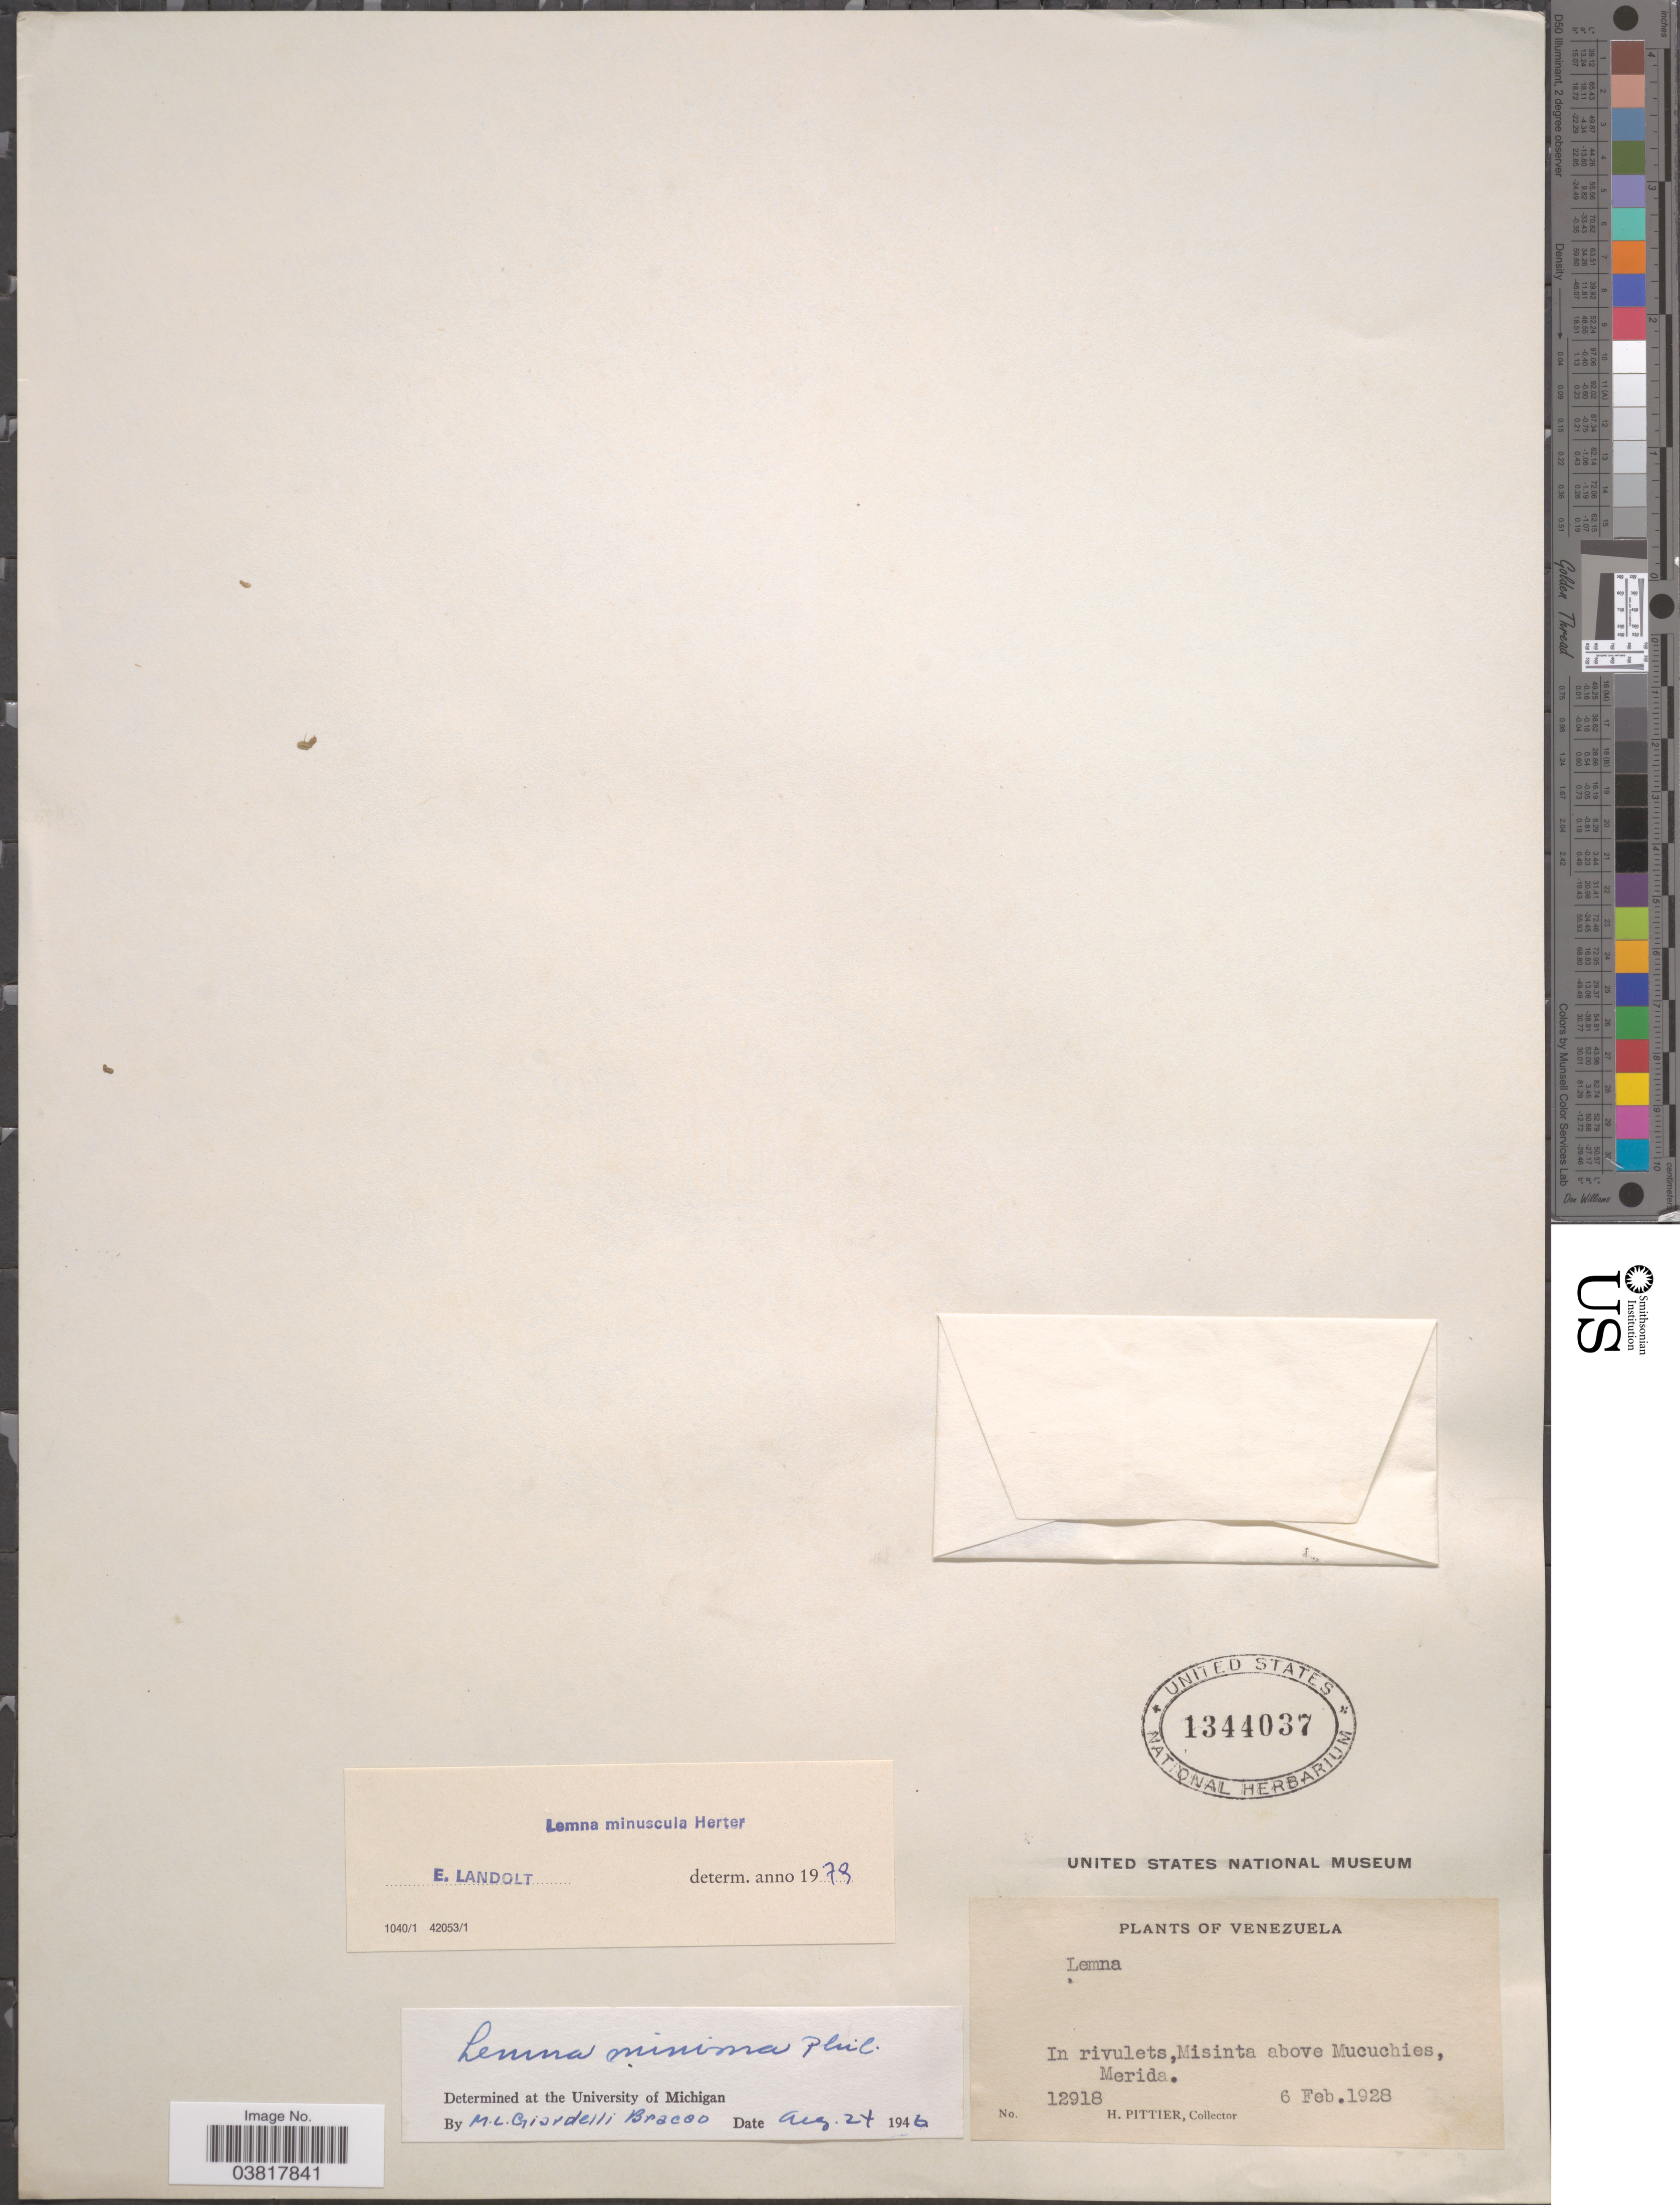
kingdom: Plantae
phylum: Tracheophyta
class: Liliopsida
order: Alismatales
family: Araceae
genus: Lemna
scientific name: Lemna minuscula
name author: Herter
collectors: H. F. Pittier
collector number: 12918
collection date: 1928-02-06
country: Venezuela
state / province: Merida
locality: In rivulets, Misinta above Mucuchies.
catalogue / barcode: US 1344037